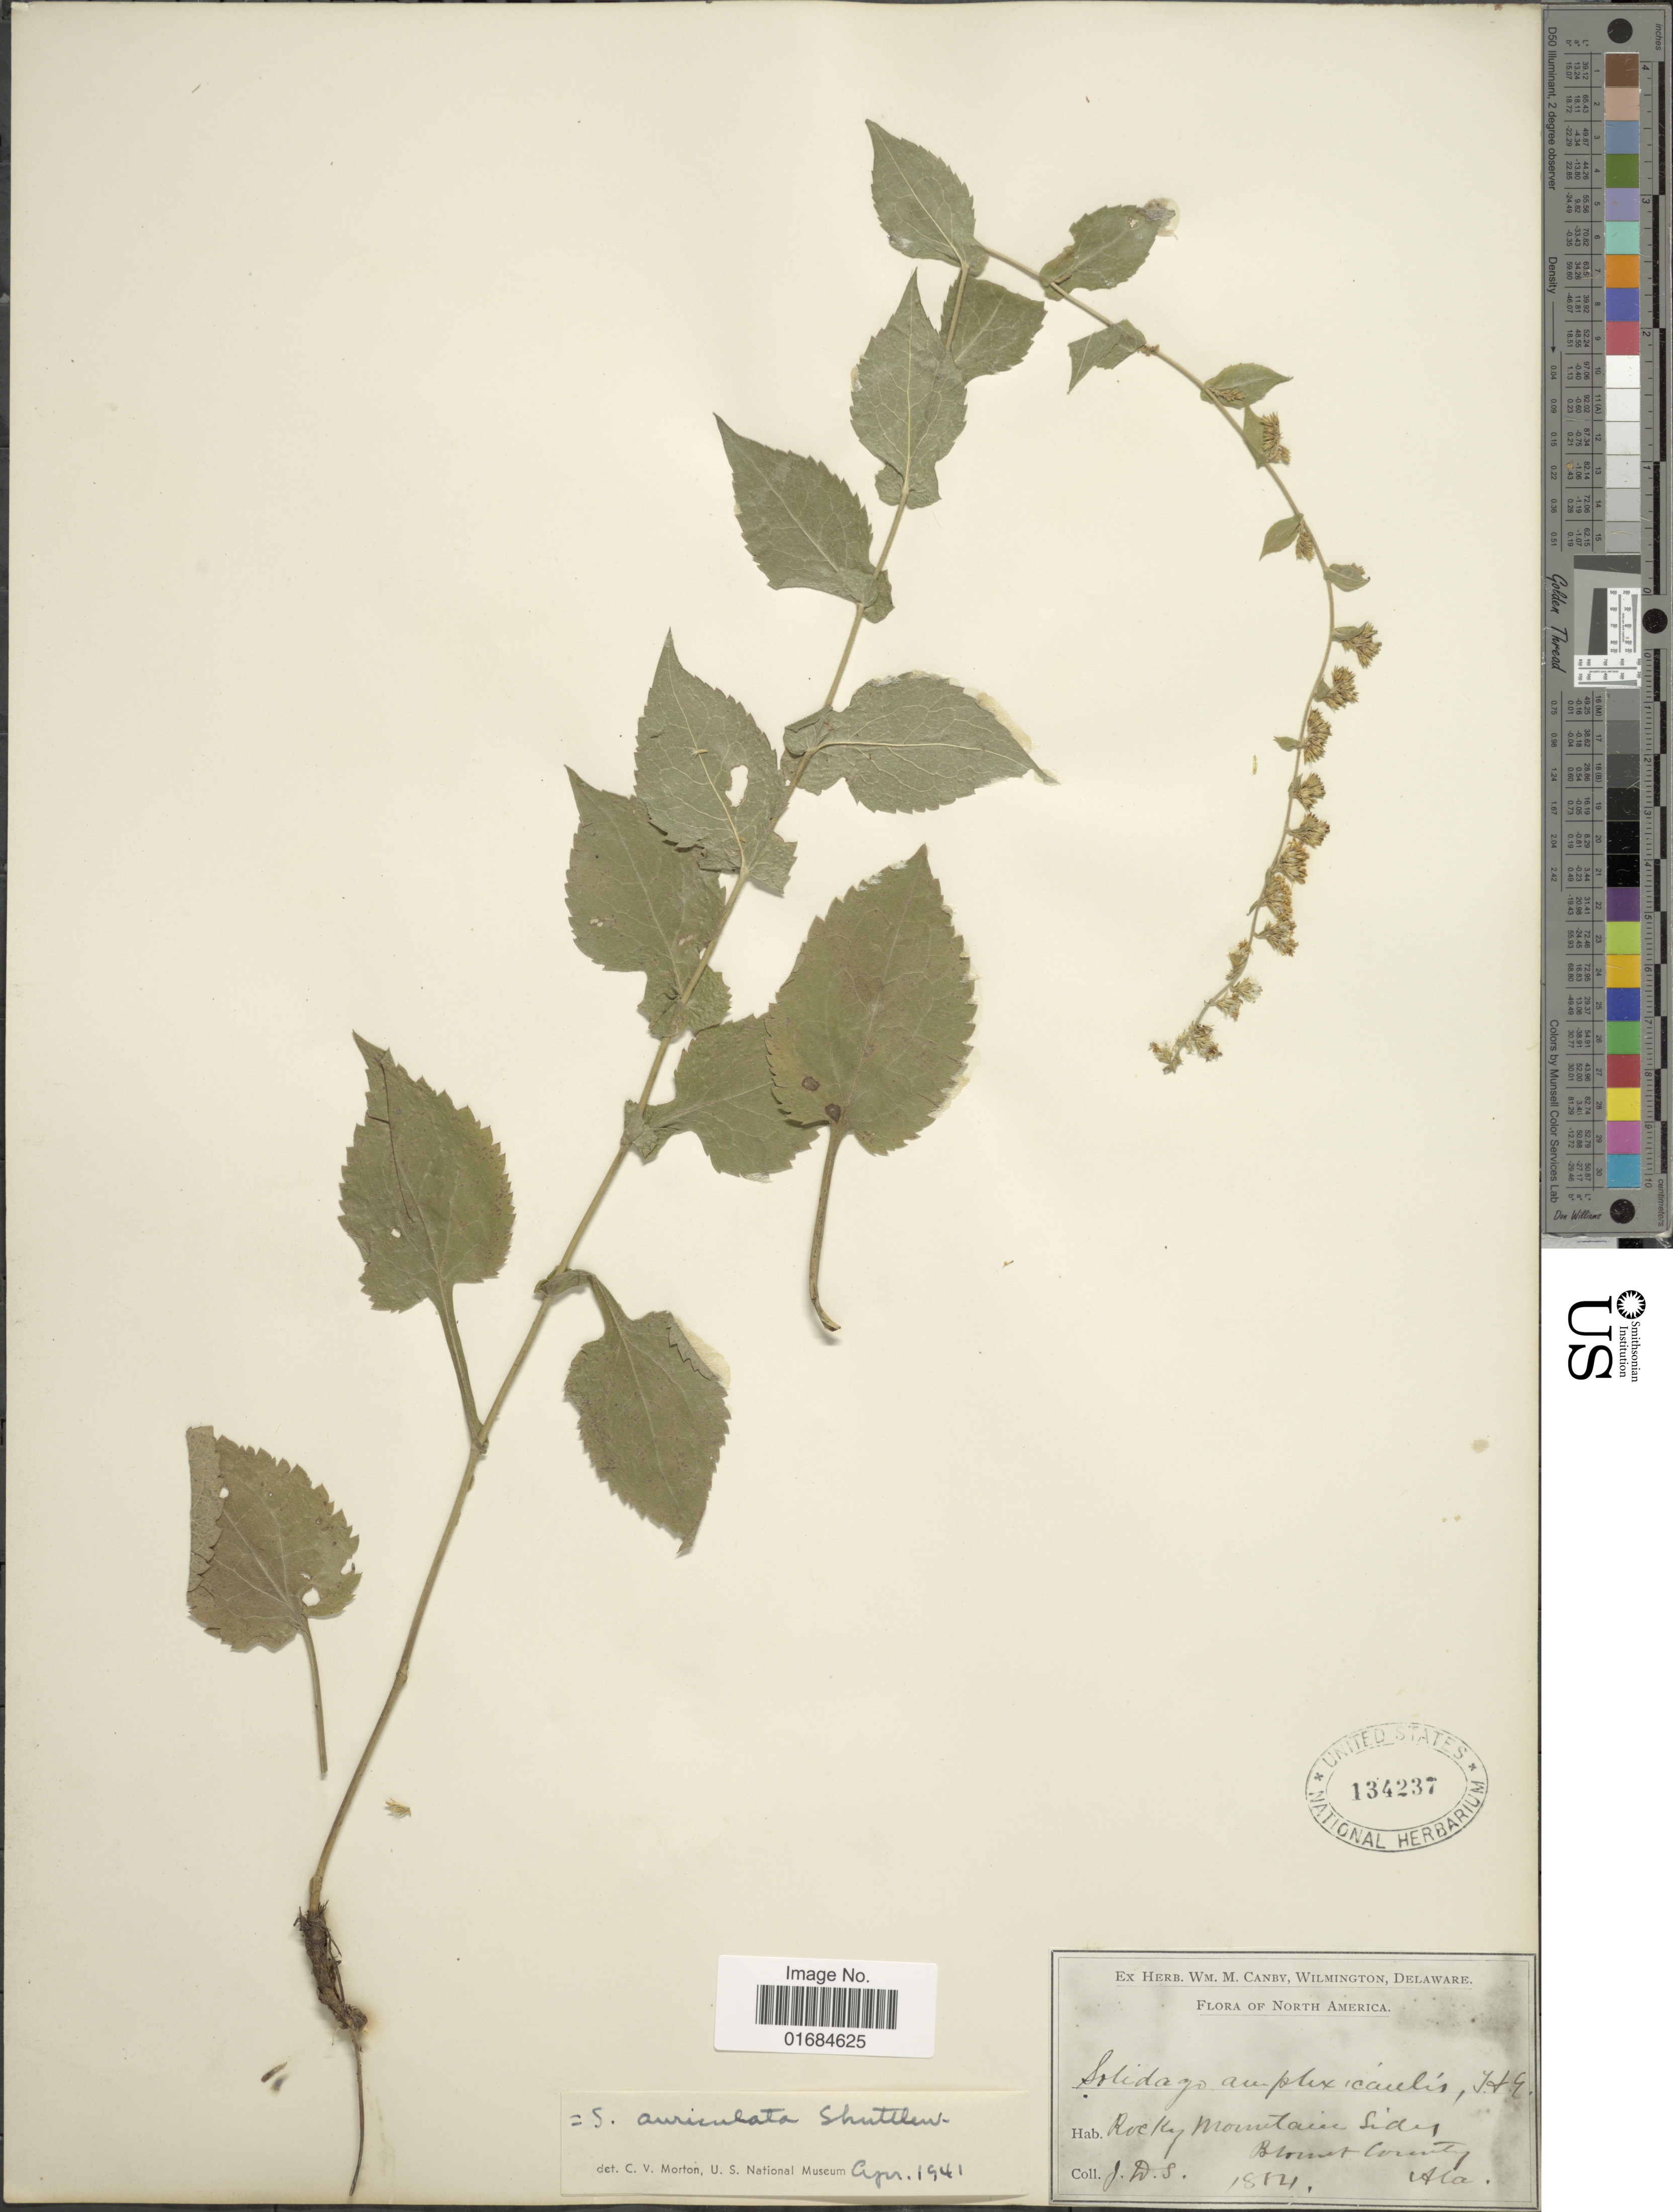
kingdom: Plantae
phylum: Tracheophyta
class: Magnoliopsida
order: Asterales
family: Asteraceae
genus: Solidago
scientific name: Solidago auriculata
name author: Shuttlew. ex S.F. Blake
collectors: J. D. S.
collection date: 1884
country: United States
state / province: Alabama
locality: Rocky Mountains sides Blount County.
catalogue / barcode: US 134237